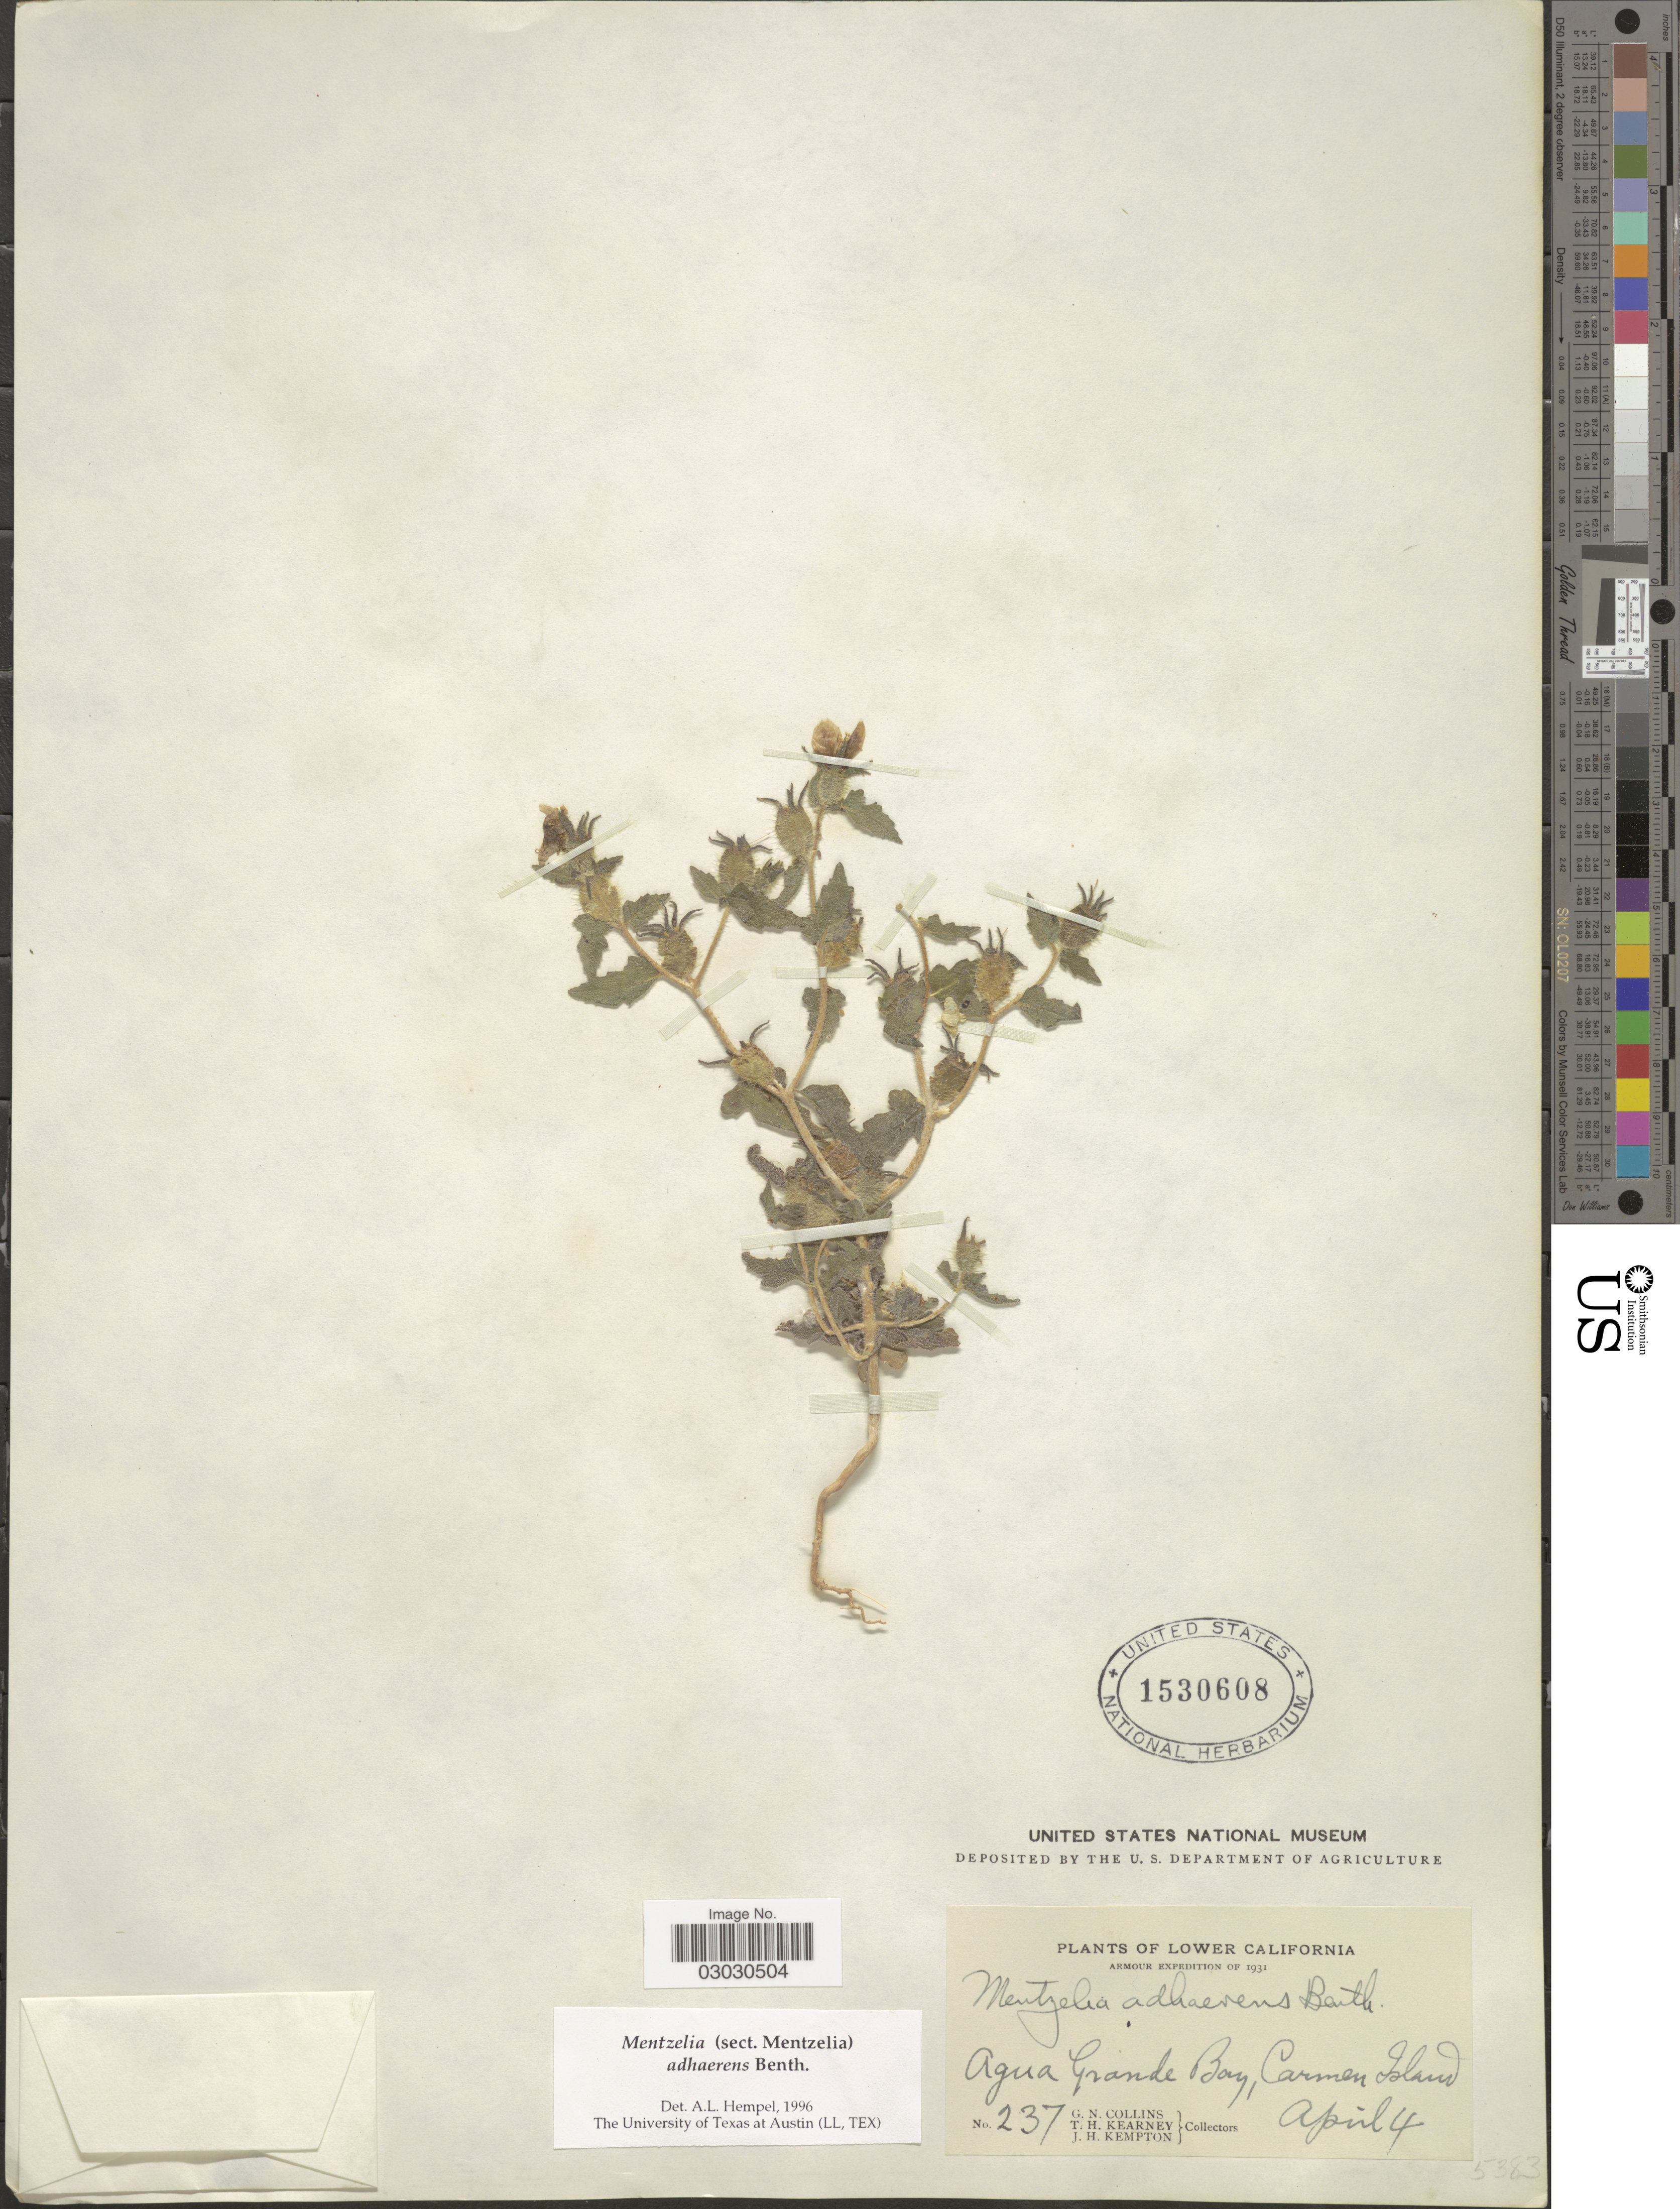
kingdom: Plantae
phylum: Tracheophyta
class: Magnoliopsida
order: Cornales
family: Loasaceae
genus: Mentzelia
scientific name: Mentzelia adhaerens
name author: Benth.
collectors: G. Collins, T. H. Kearney & J. H. Kempton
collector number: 237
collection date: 1931-04-04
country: Mexico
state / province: Baja California Sur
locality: Lower California. Agua Grande Bay, Carmen Island.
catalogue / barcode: US 1530608